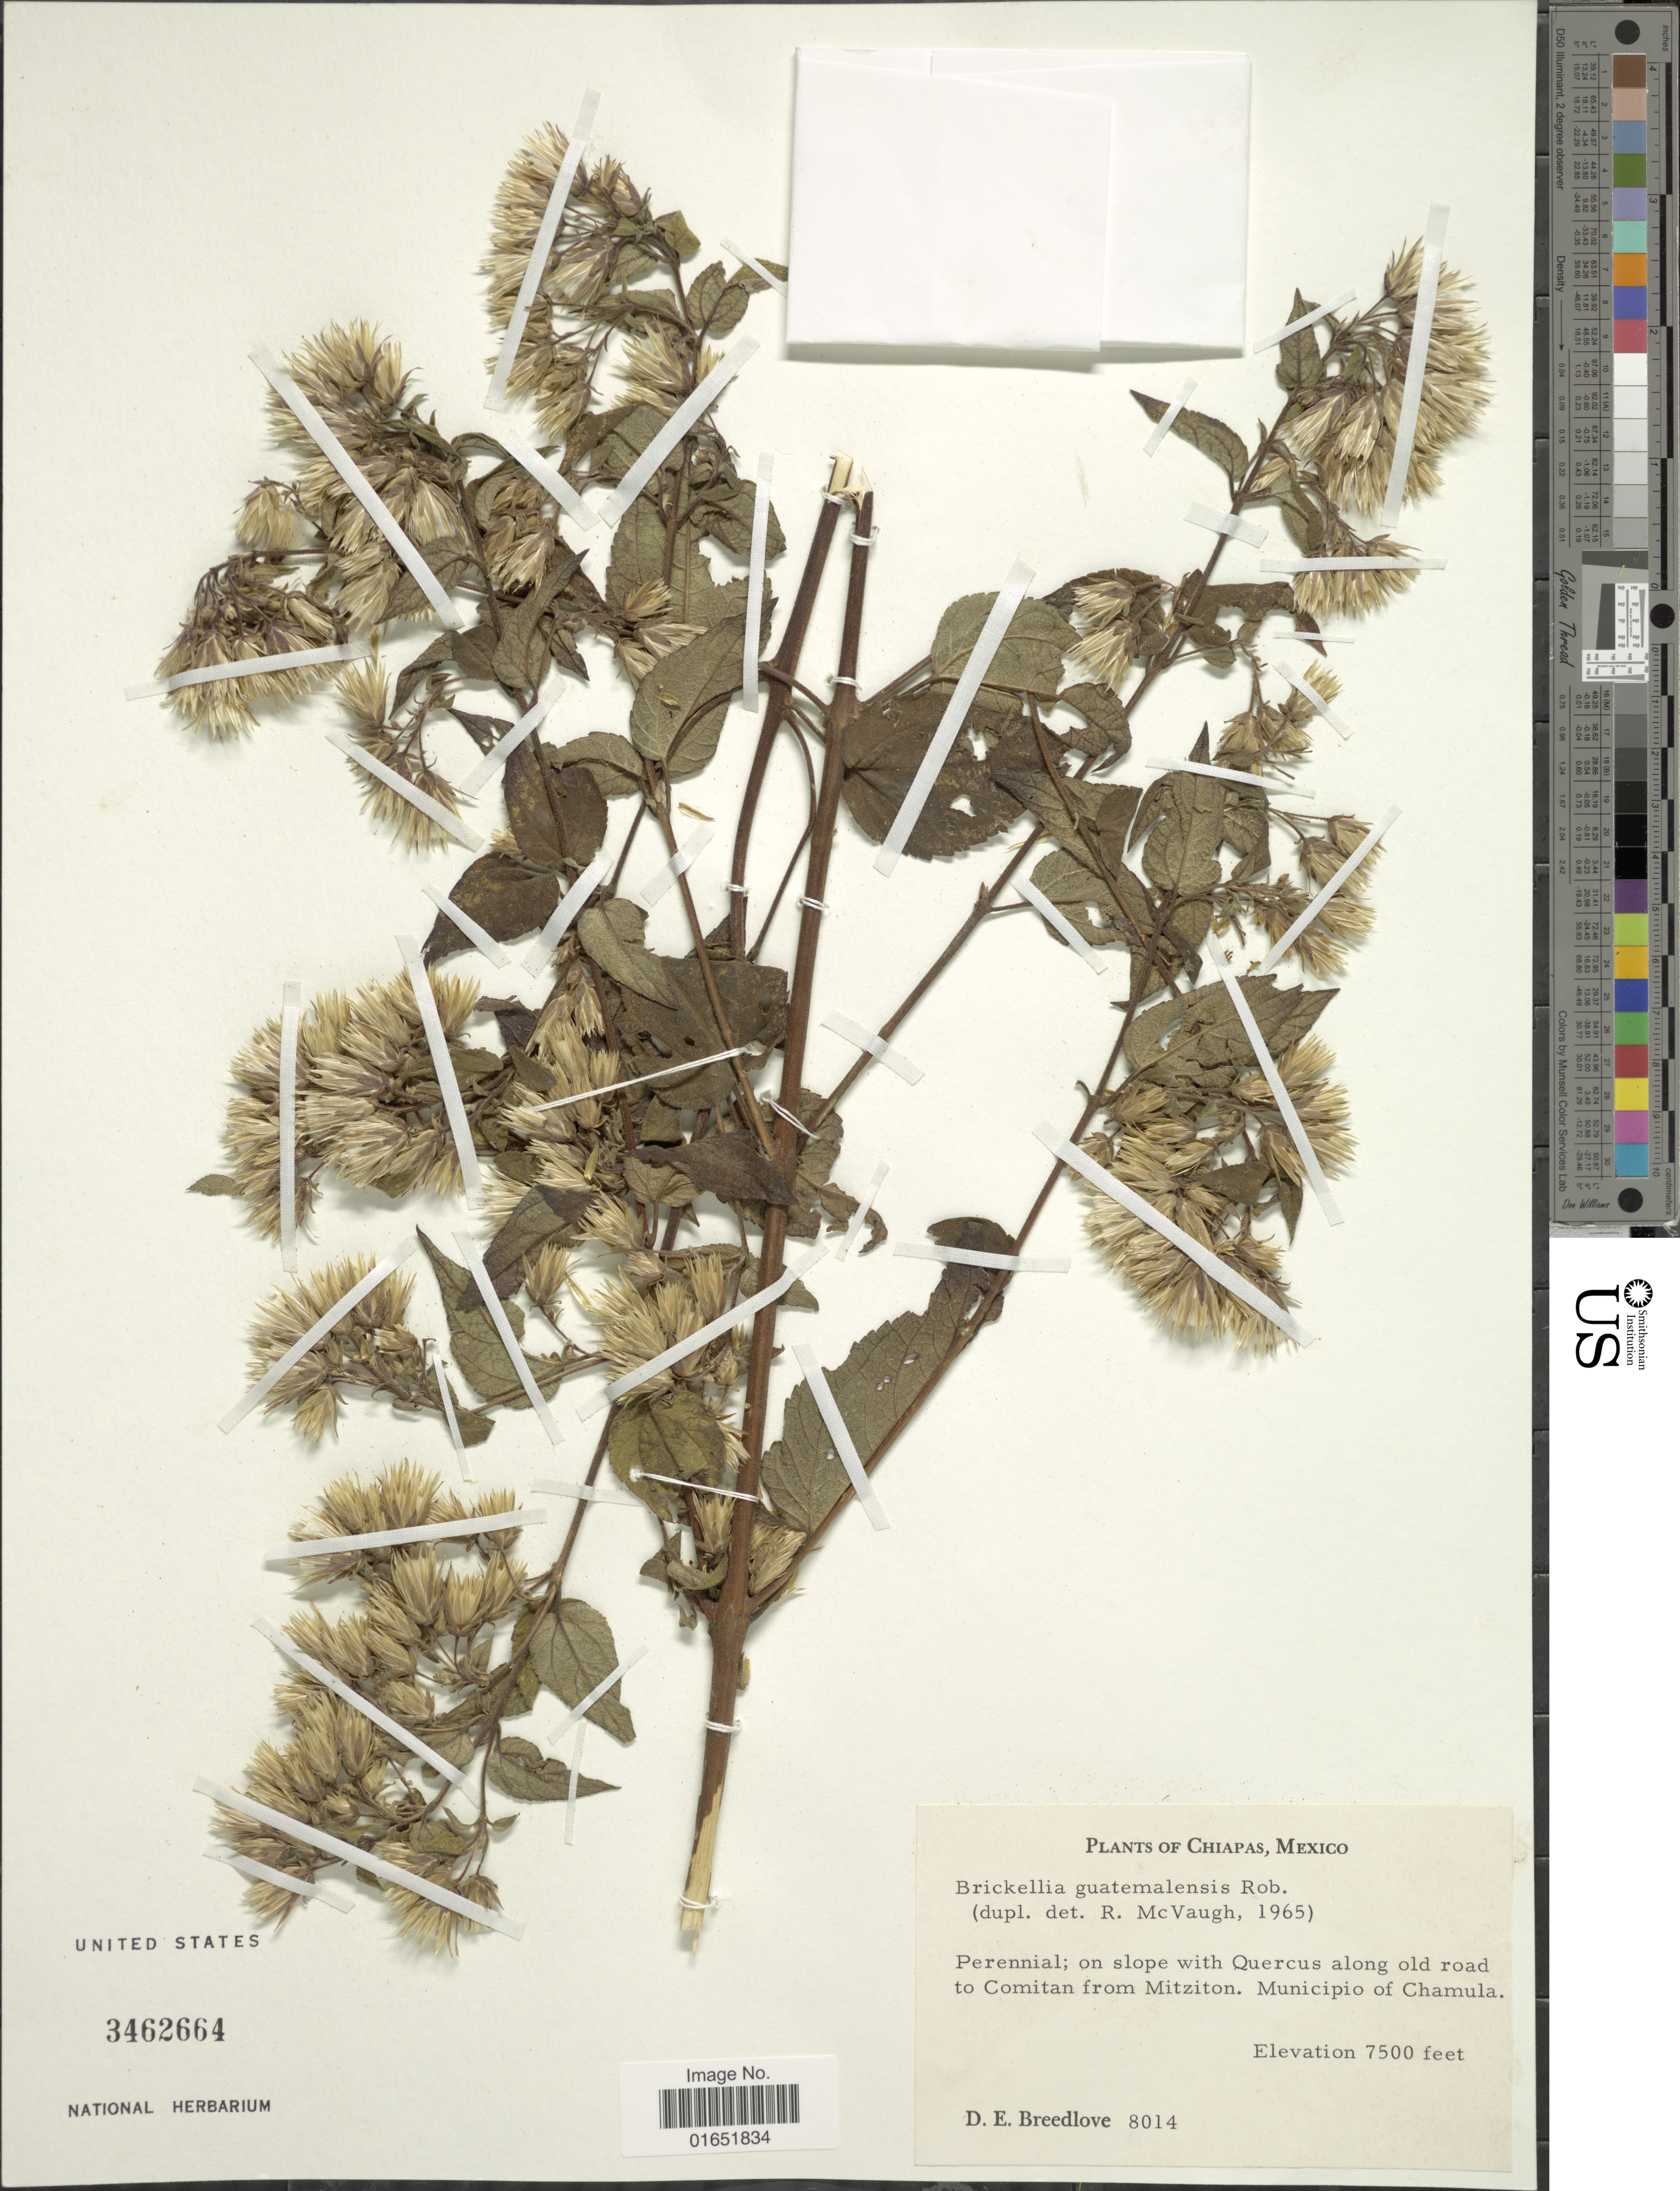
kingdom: Plantae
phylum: Tracheophyta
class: Magnoliopsida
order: Asterales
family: Asteraceae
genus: Brickellia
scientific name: Brickellia guatemalensis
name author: B.L. Rob.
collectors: D. E. Breedlove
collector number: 8014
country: Mexico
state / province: Chiapas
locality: Perennial; on slope with Quercus along old road to Comitan from Mitziton. Municipio of Chamula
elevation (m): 2286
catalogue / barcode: US 3462664